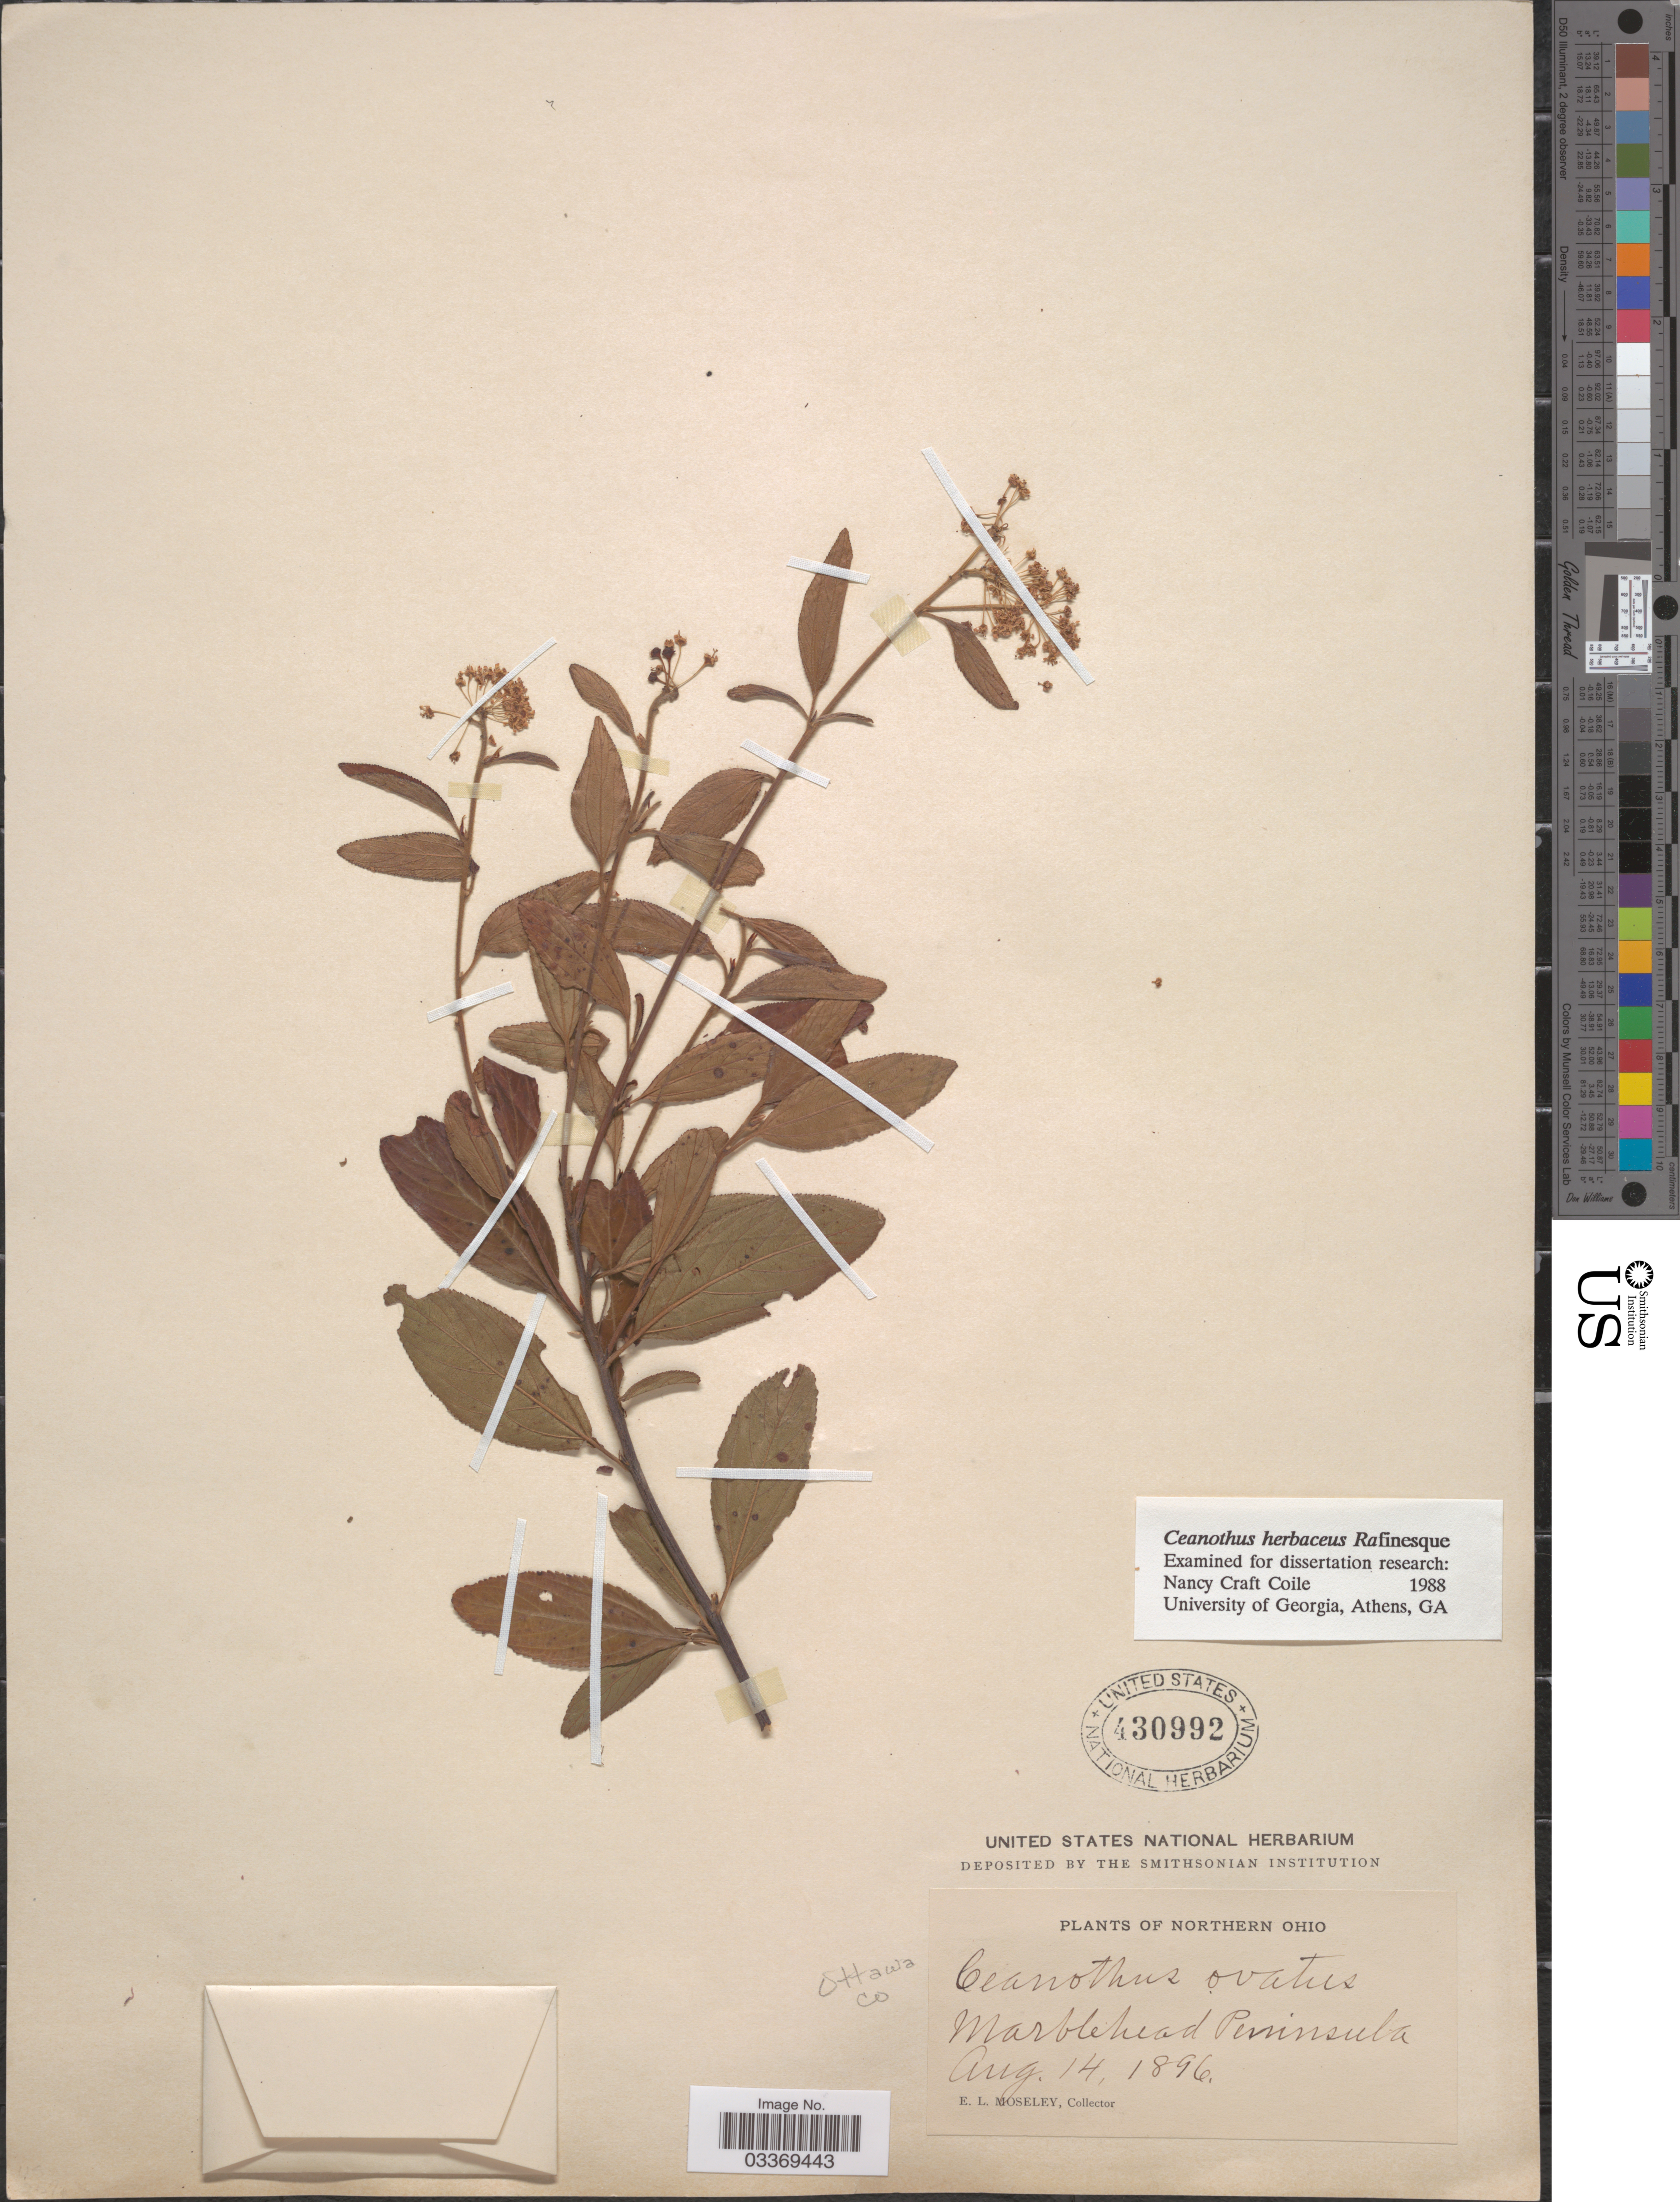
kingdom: Plantae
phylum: Tracheophyta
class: Magnoliopsida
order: Rosales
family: Rhamnaceae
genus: Ceanothus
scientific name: Ceanothus ovatus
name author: Desf.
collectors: E. Moseley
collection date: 1896-08-14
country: United States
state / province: Ohio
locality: Northern Ohio. Marblehead Peninsula. Ottawa Co.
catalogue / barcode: US 430992